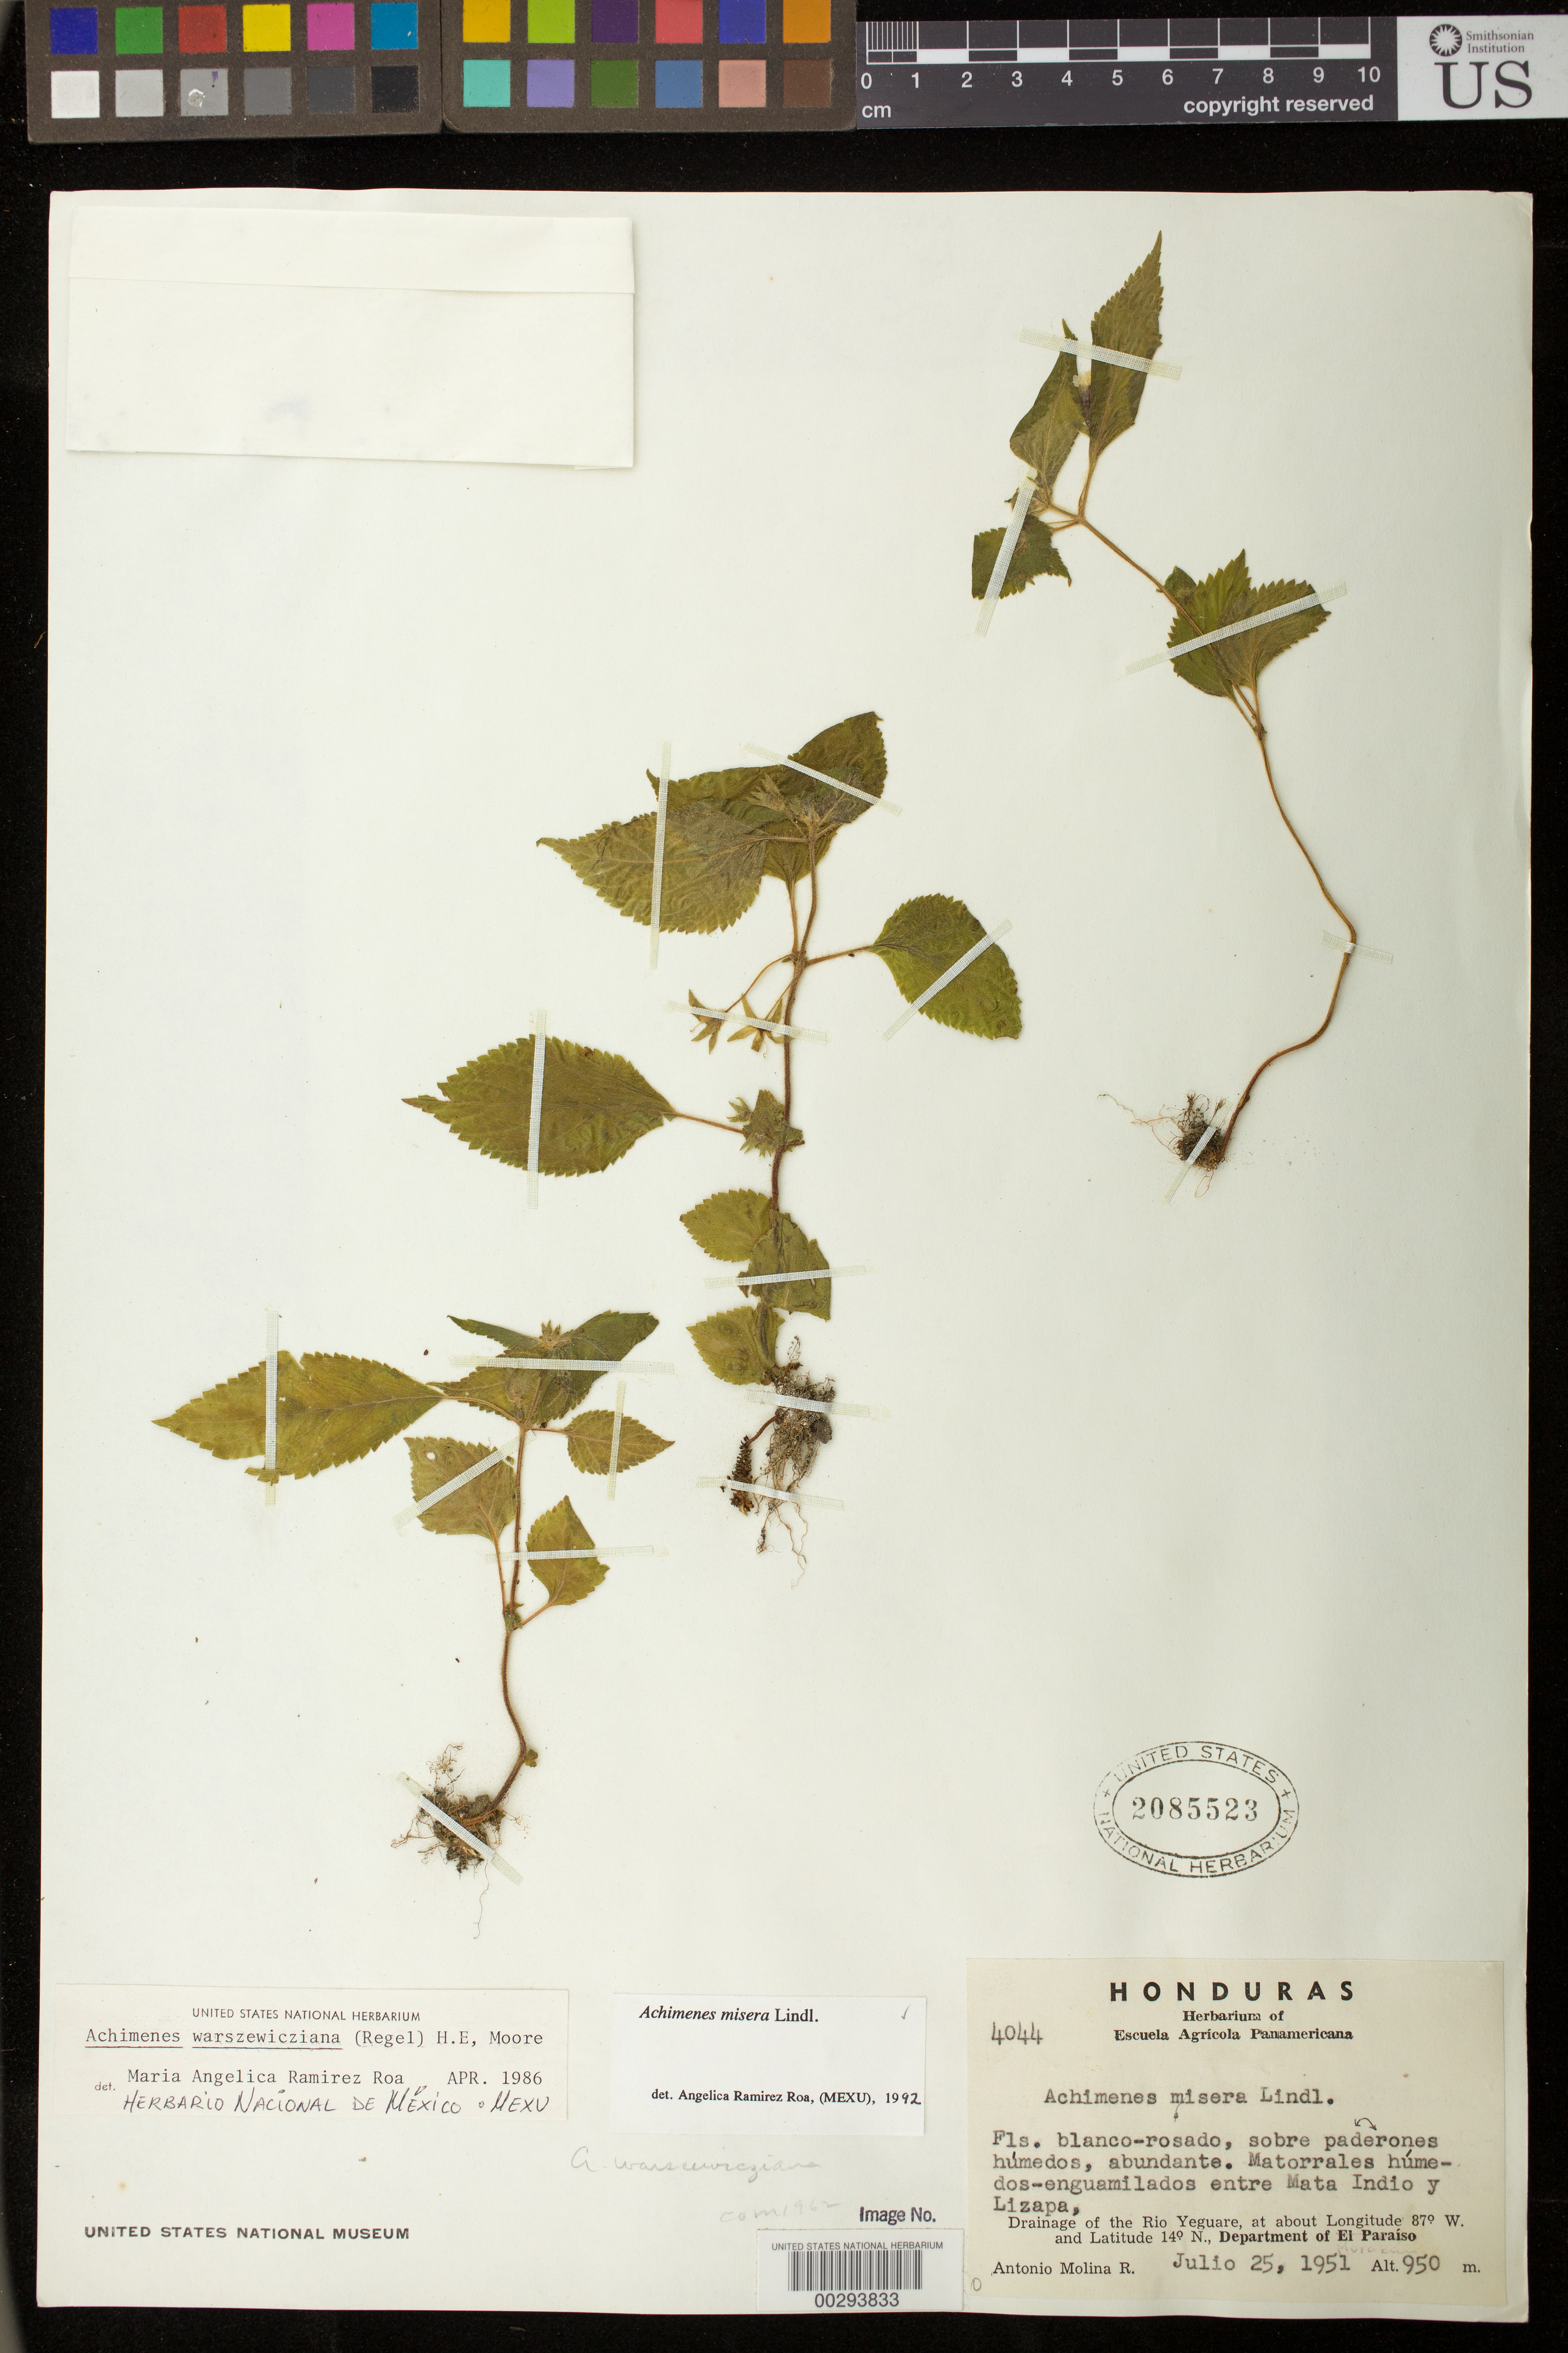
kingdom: Plantae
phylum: Tracheophyta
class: Magnoliopsida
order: Lamiales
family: Gesneriaceae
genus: Achimenes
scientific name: Achimenes misera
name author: Lindl.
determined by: Skog, Laurence E.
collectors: A. Molina R.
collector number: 4044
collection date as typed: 25 Jul 1951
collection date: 1951-07-25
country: Honduras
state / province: El Paraíso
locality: Drainage of the Rio Yeguare; enguamilados entre Mata Indio y Lizapa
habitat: Matorrales humedos; sobre paderones húmedos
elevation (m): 950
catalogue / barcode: US 2085523